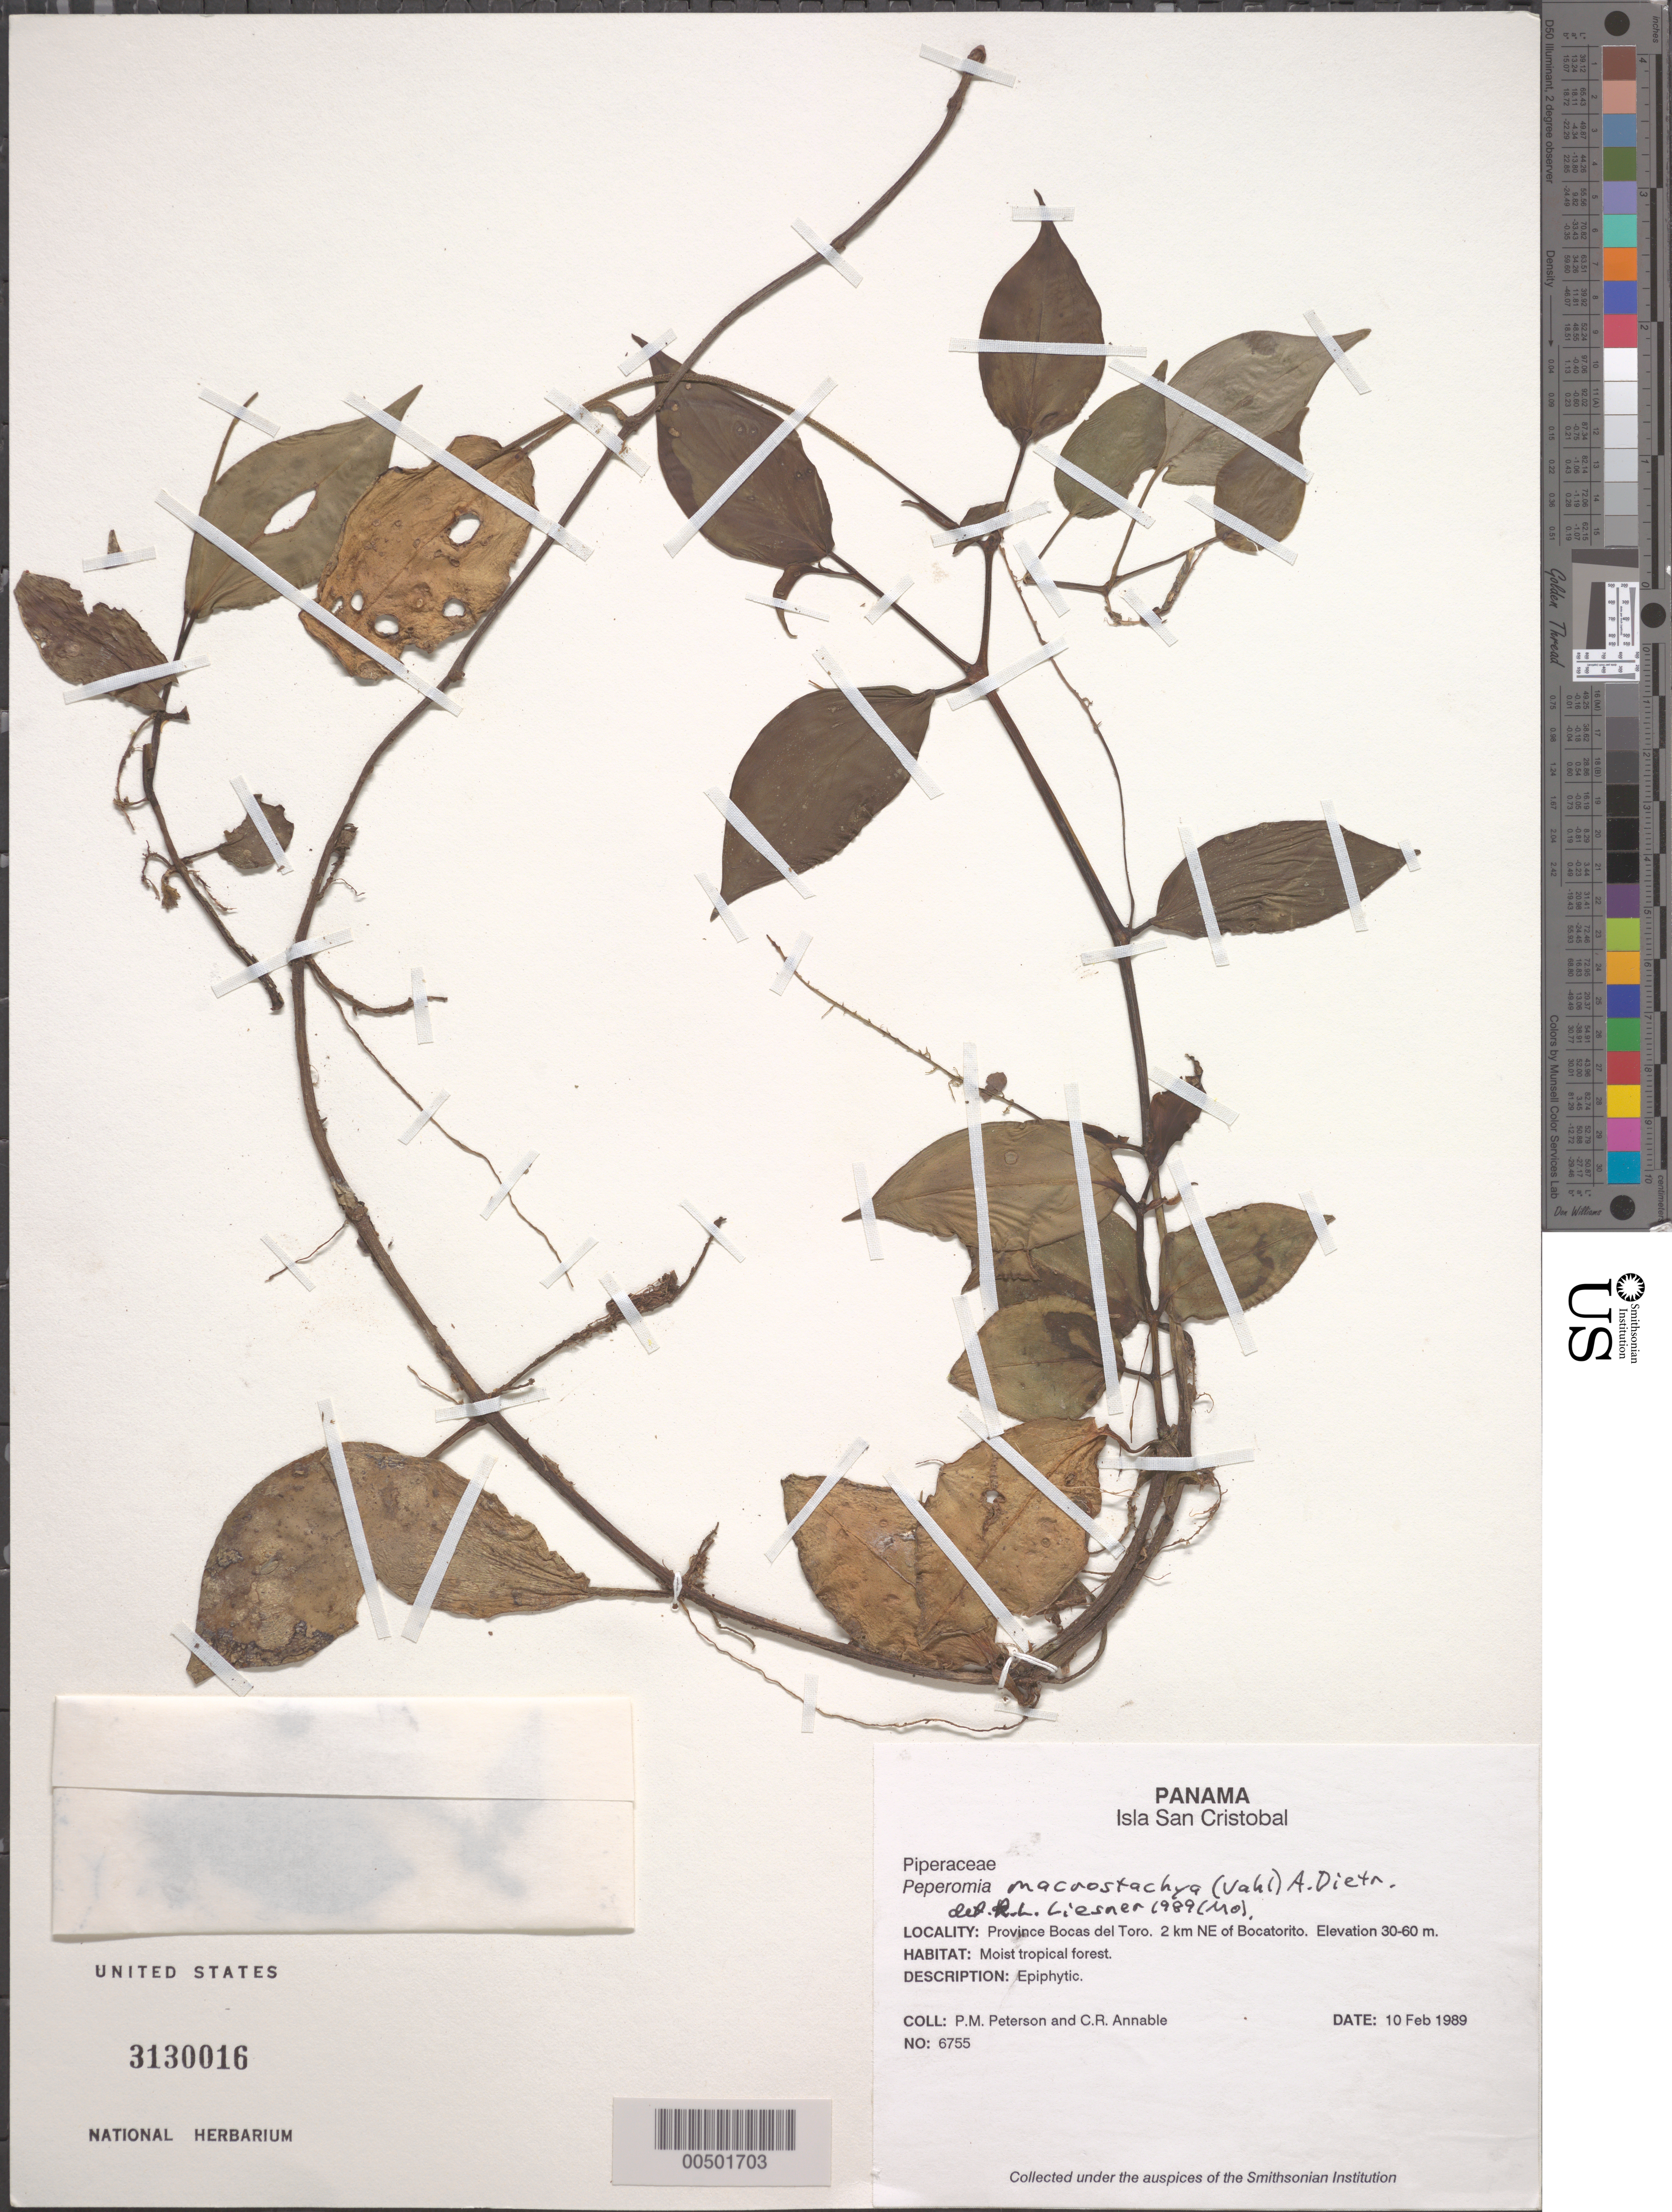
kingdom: Plantae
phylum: Tracheophyta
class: Magnoliopsida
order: Piperales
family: Piperaceae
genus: Peperomia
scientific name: Peperomia portobellensis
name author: Beurl.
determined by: Jiménez, José Estaban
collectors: P. M. Peterson & C. R. Annable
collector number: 06755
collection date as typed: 10 Feb 1989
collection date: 1989-02-10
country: Panama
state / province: Bocas del Toro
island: San Cristóbal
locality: Isla San Cristobal, 2 km NE of BocaTorito.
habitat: Moist tropical forest.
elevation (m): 30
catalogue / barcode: US 3130016